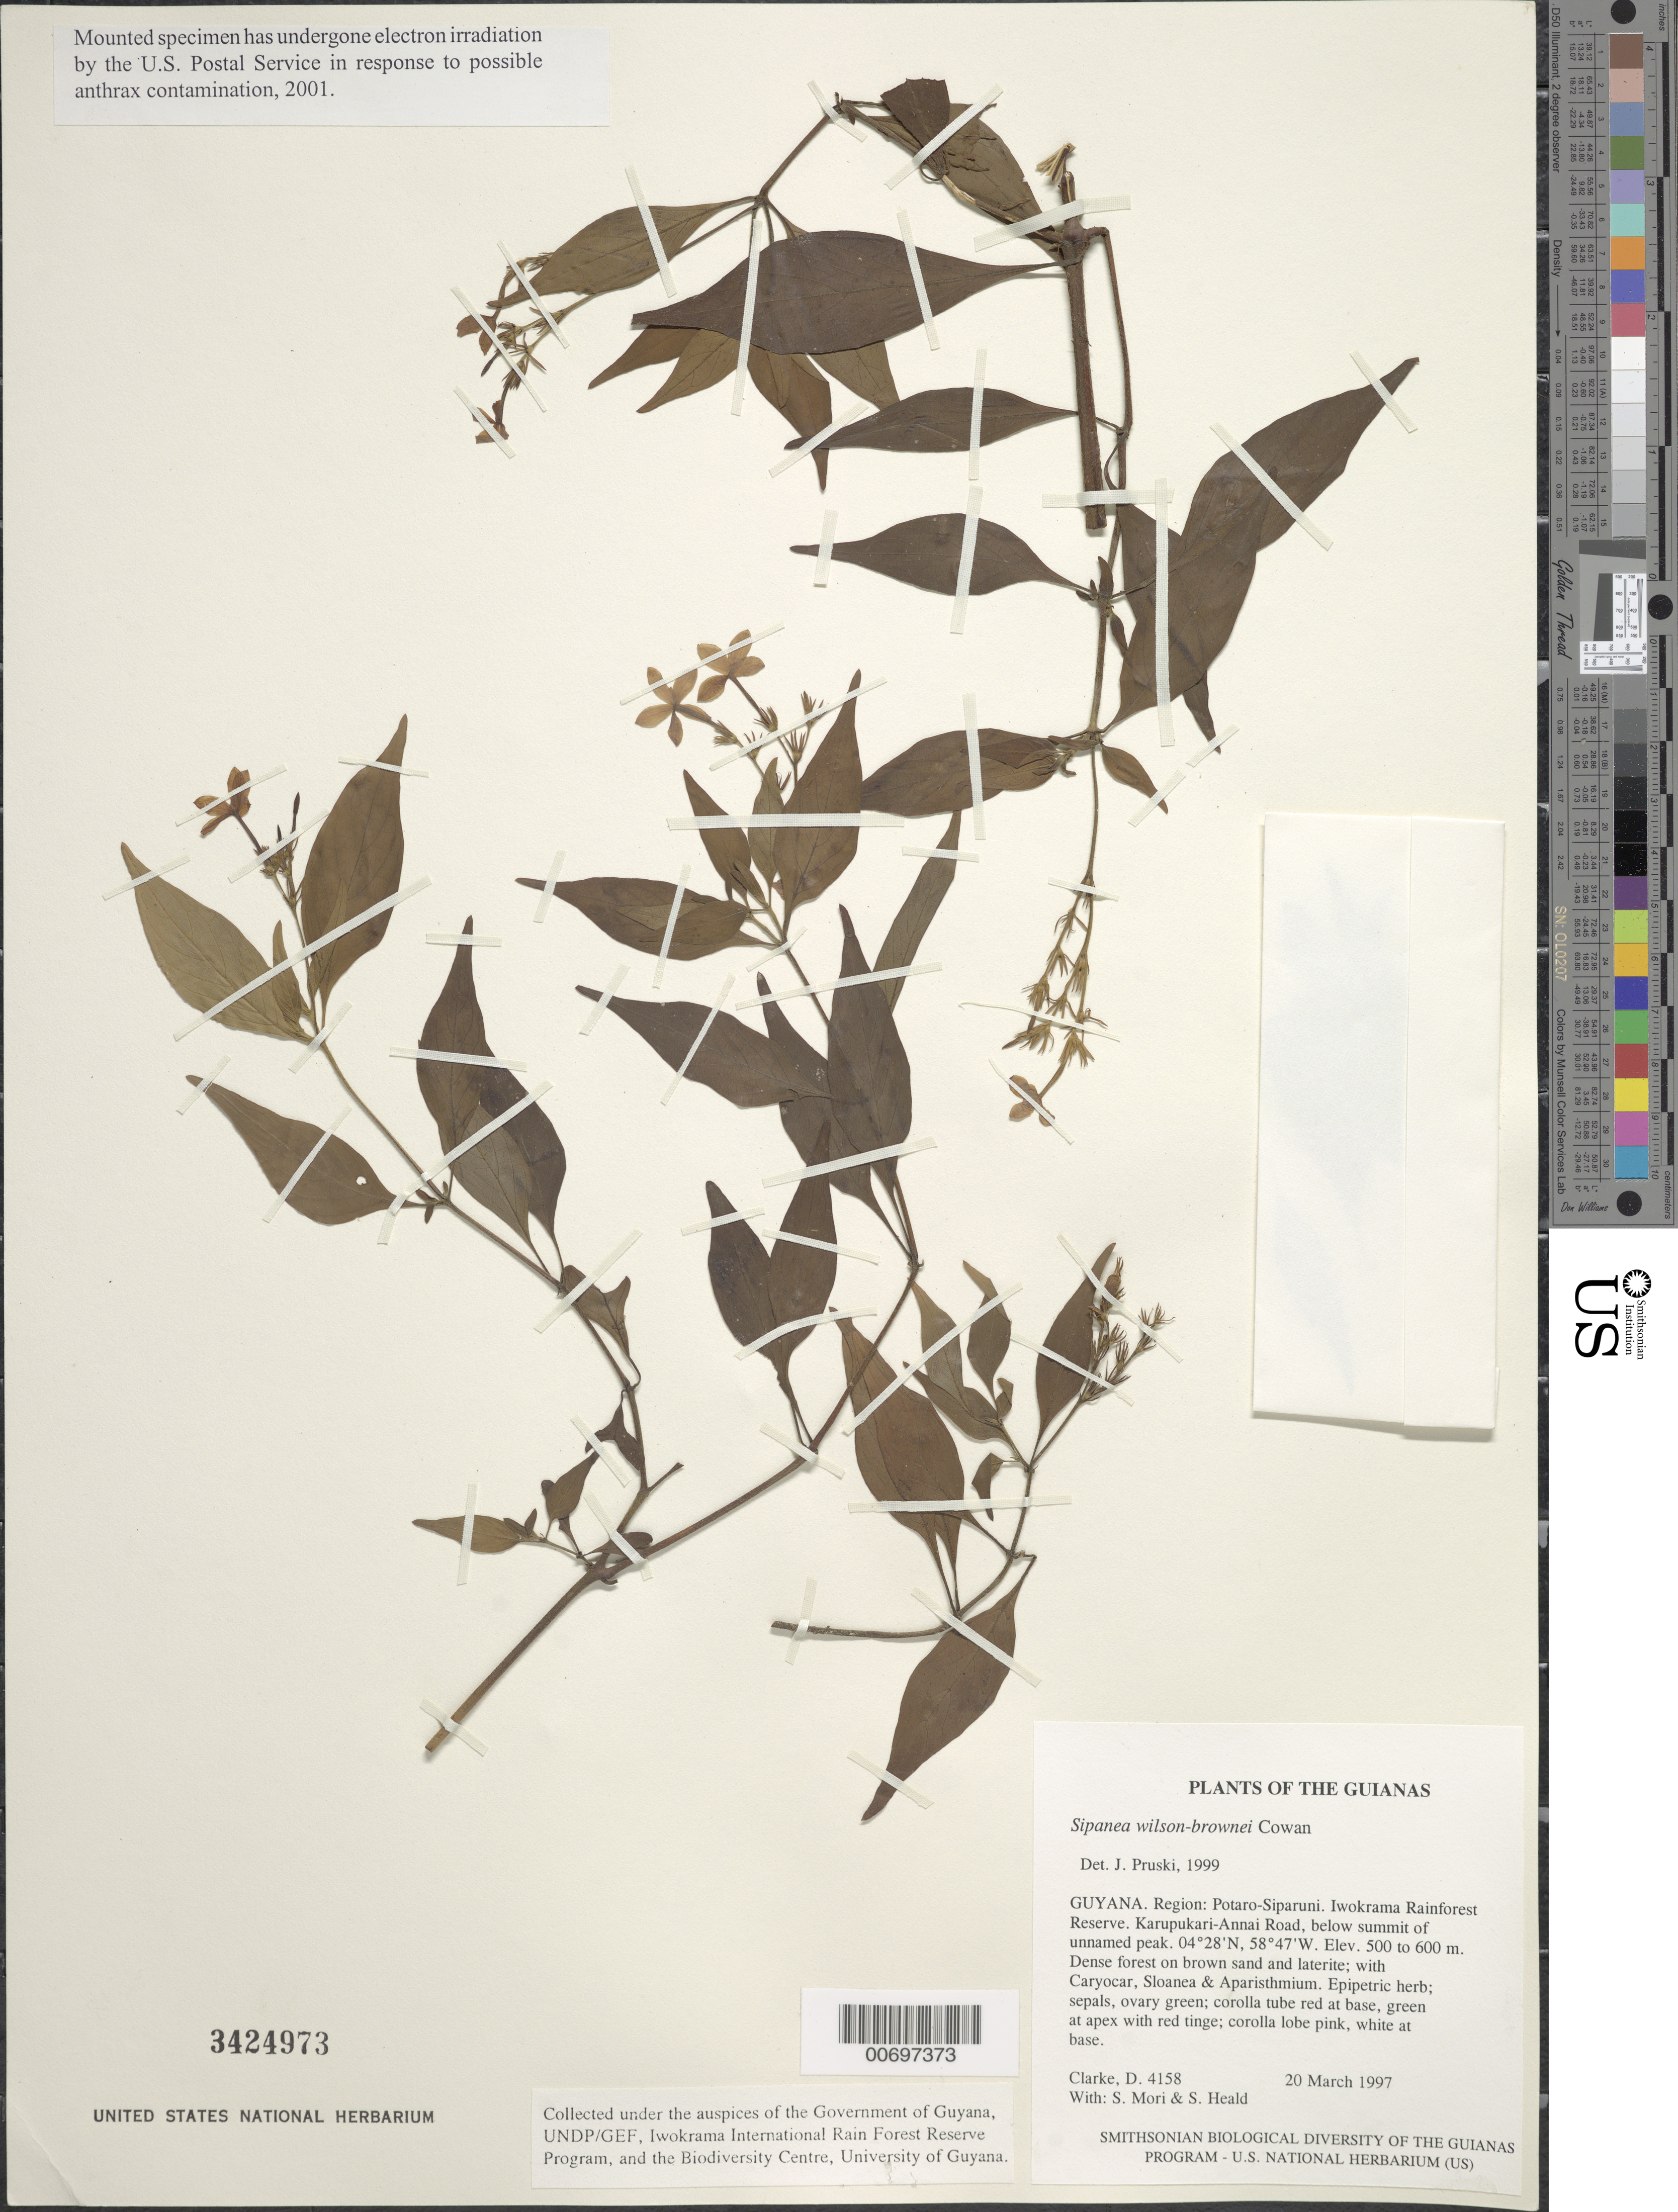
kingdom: Plantae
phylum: Tracheophyta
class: Magnoliopsida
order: Gentianales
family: Rubiaceae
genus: Sipanea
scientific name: Sipanea wilson-brownei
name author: R.S. Cowan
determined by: Taylor, Charlotte M.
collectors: H. D. Clarke, S. Mori & S. Heald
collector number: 4158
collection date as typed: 20 March 1997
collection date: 1997-03-20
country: Guyana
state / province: Potaro-Siparuni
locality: Iwokrama Rainforest Reserve. Karupukari-Annai Road, below summit of unnamed peak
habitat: Dense forest on brown sand and laterite; with Caryocar, Sloanea & Aparisthmium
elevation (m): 500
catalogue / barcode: US 3424973